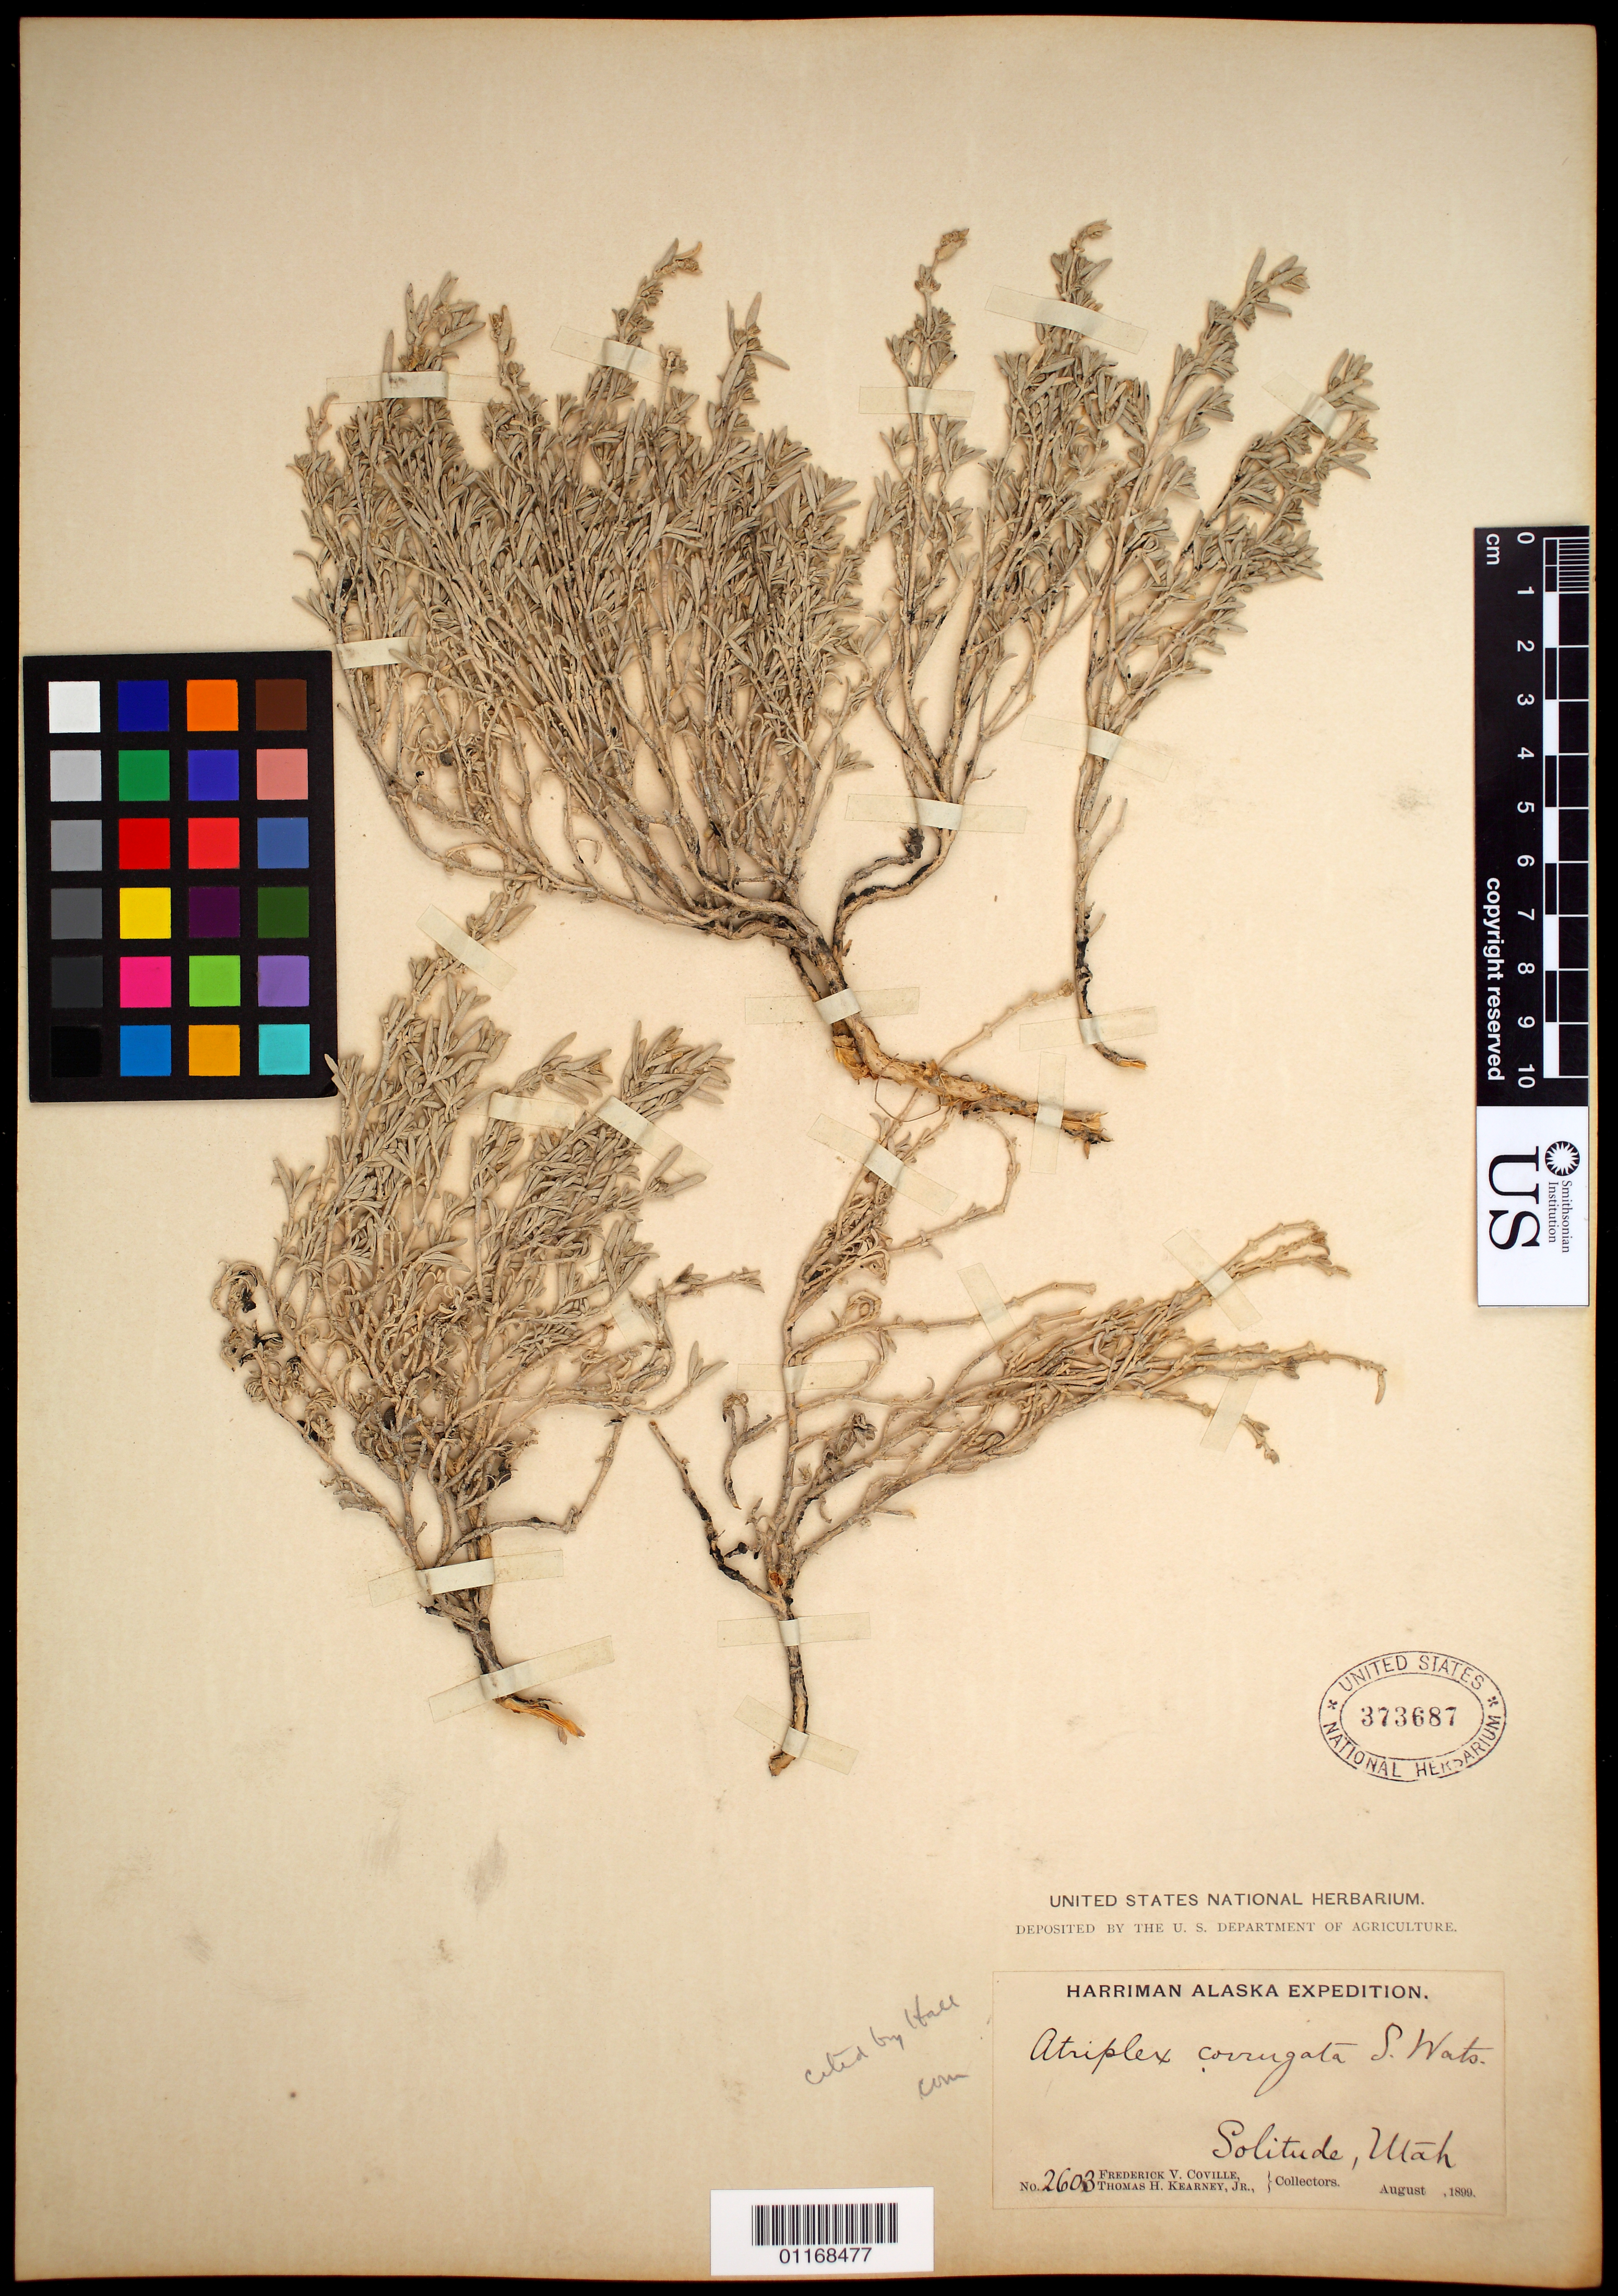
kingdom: Plantae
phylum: Tracheophyta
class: Magnoliopsida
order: Caryophyllales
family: Amaranthaceae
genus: Atriplex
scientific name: Atriplex corrugata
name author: S. Watson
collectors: F. V. Coville & T. H. Kearney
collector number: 2603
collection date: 1899-08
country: United States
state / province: Utah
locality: Solitude.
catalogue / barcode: US 373687